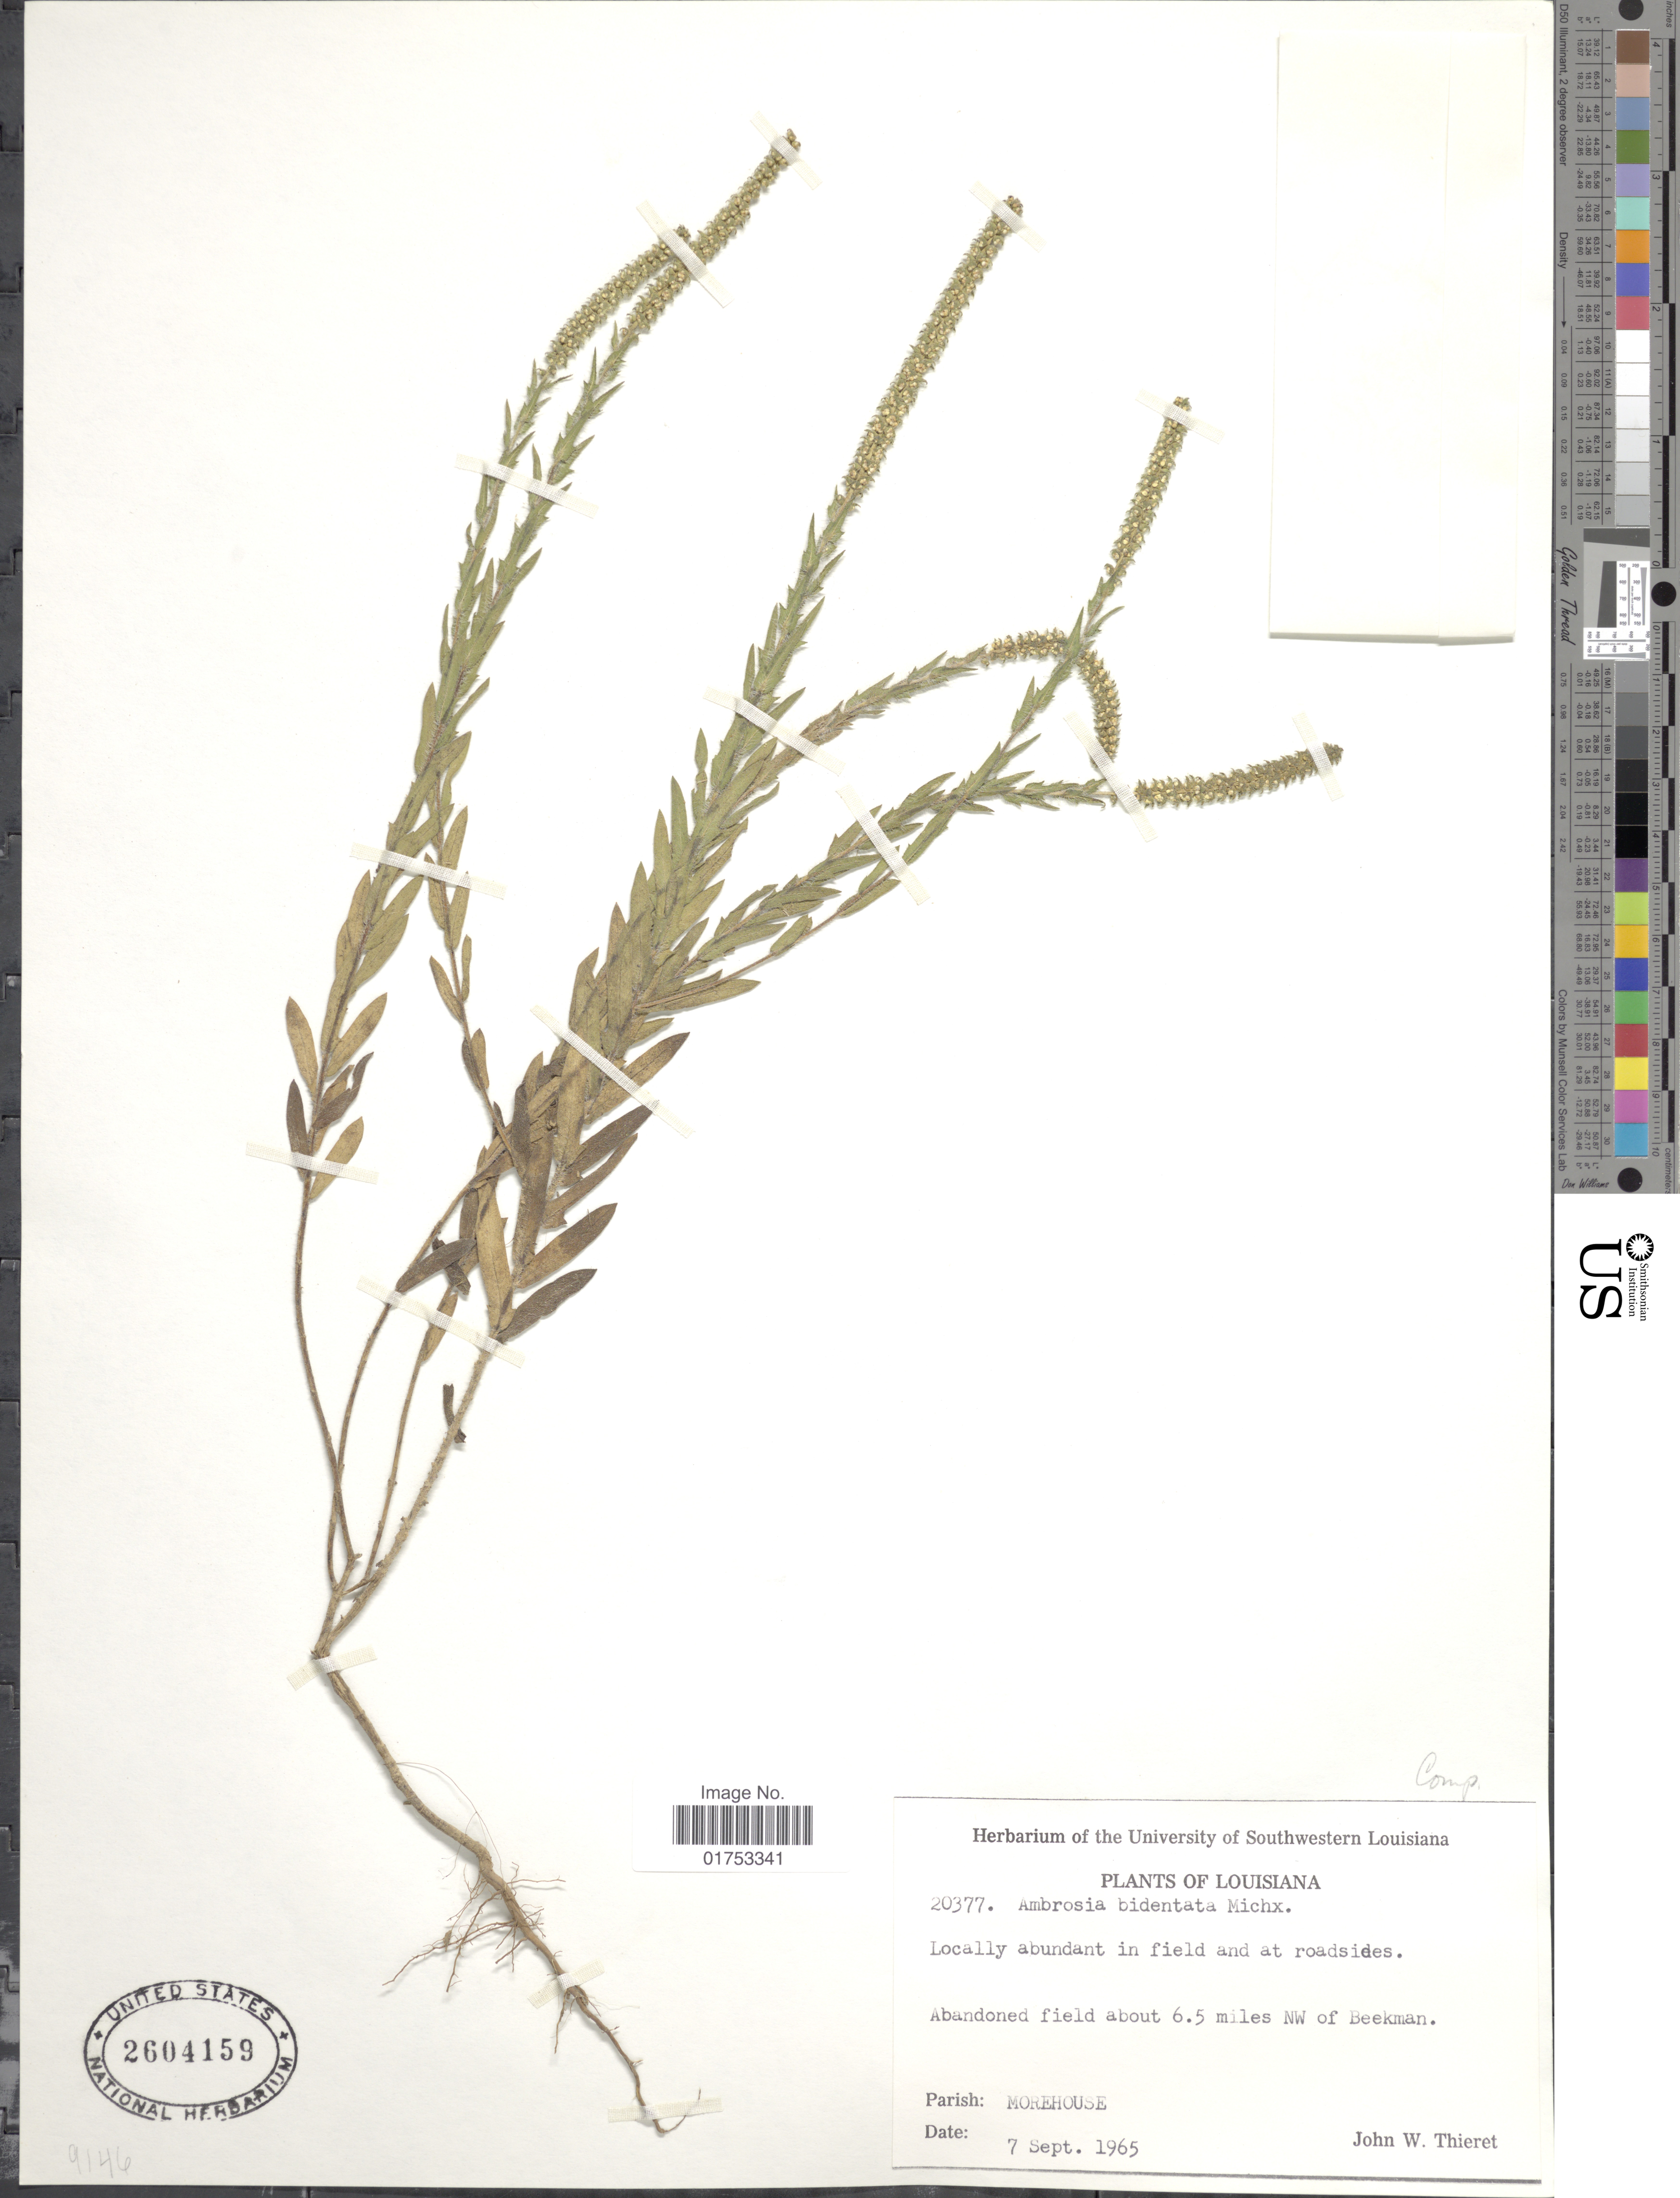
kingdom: Plantae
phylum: Tracheophyta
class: Magnoliopsida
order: Asterales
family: Asteraceae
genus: Ambrosia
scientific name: Ambrosia bidentata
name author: Michx.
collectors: J. W. Thieret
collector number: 20377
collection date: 1965-09-07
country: United States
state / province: Louisiana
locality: About 6.5 miles NW of Beekman, parish Morehouse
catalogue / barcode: US 2604159